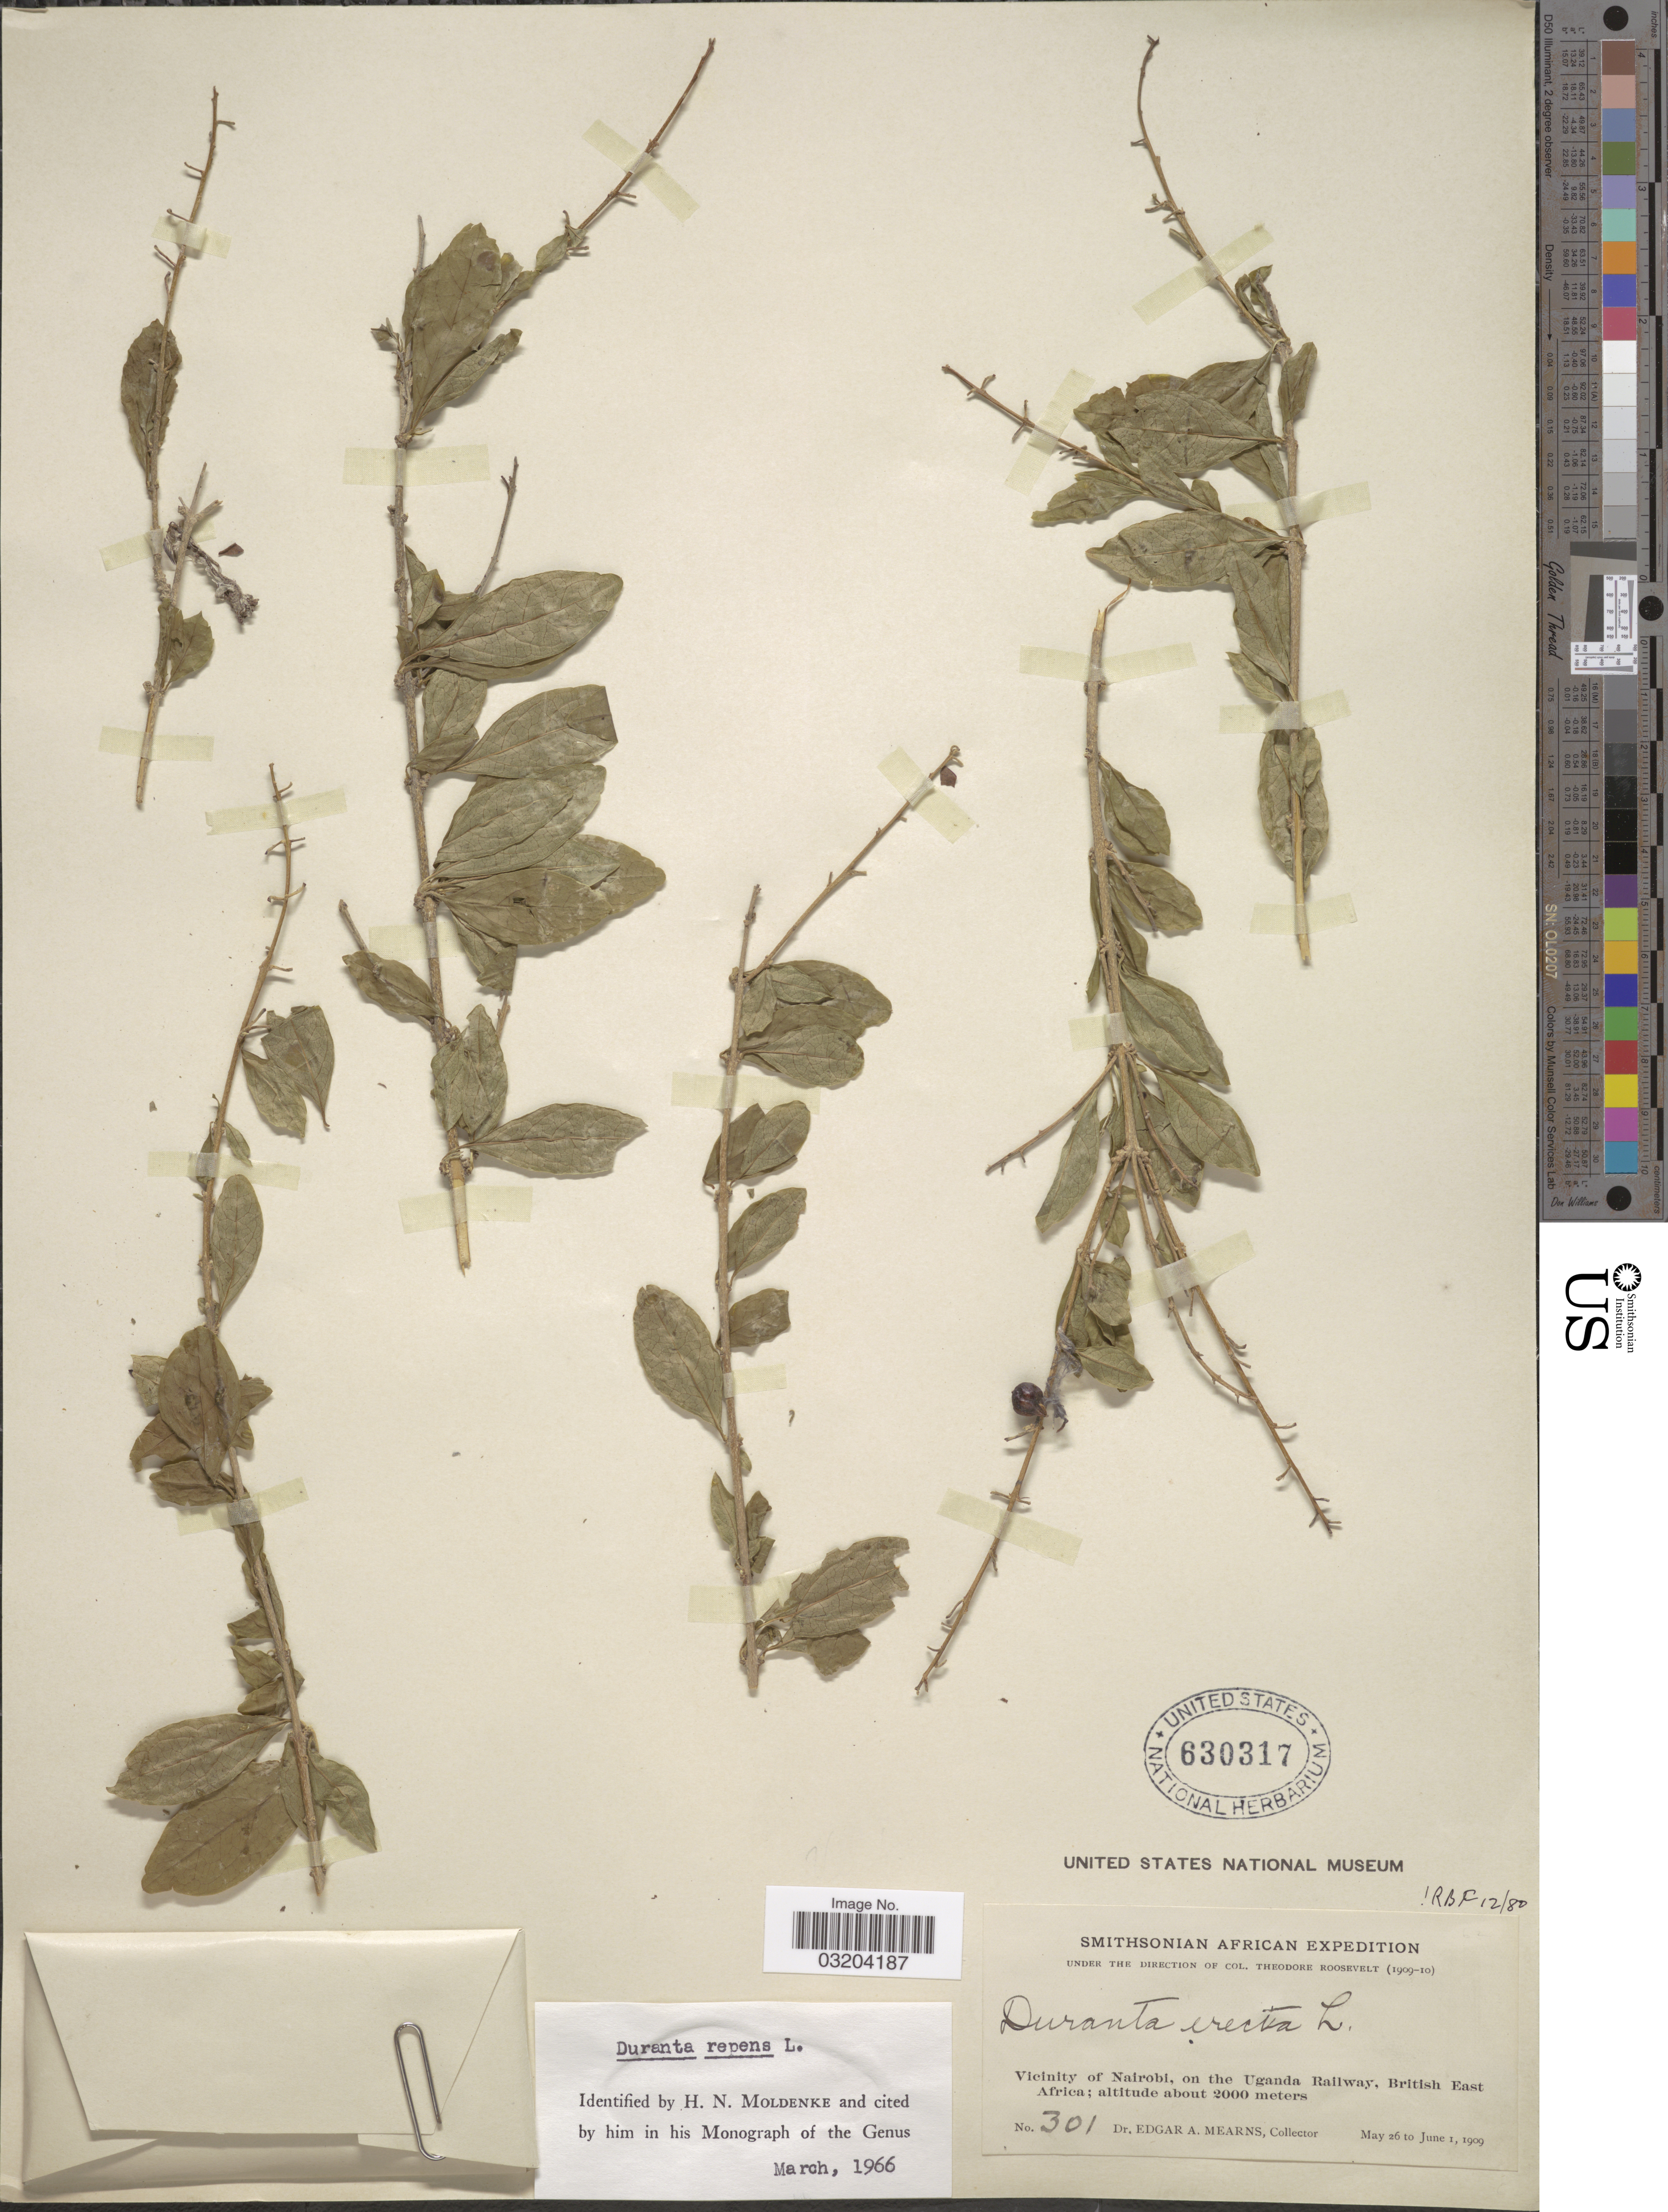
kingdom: Plantae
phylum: Tracheophyta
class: Magnoliopsida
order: Lamiales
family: Verbenaceae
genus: Duranta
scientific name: Duranta erecta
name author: L.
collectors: E. A. Mearns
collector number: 301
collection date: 1909-05-26/1909-06-01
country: Kenya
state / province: Nairobi Area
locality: Vicinity of Nairobi, on the Uganda Railway, British East Africa.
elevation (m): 2000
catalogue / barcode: US 630317